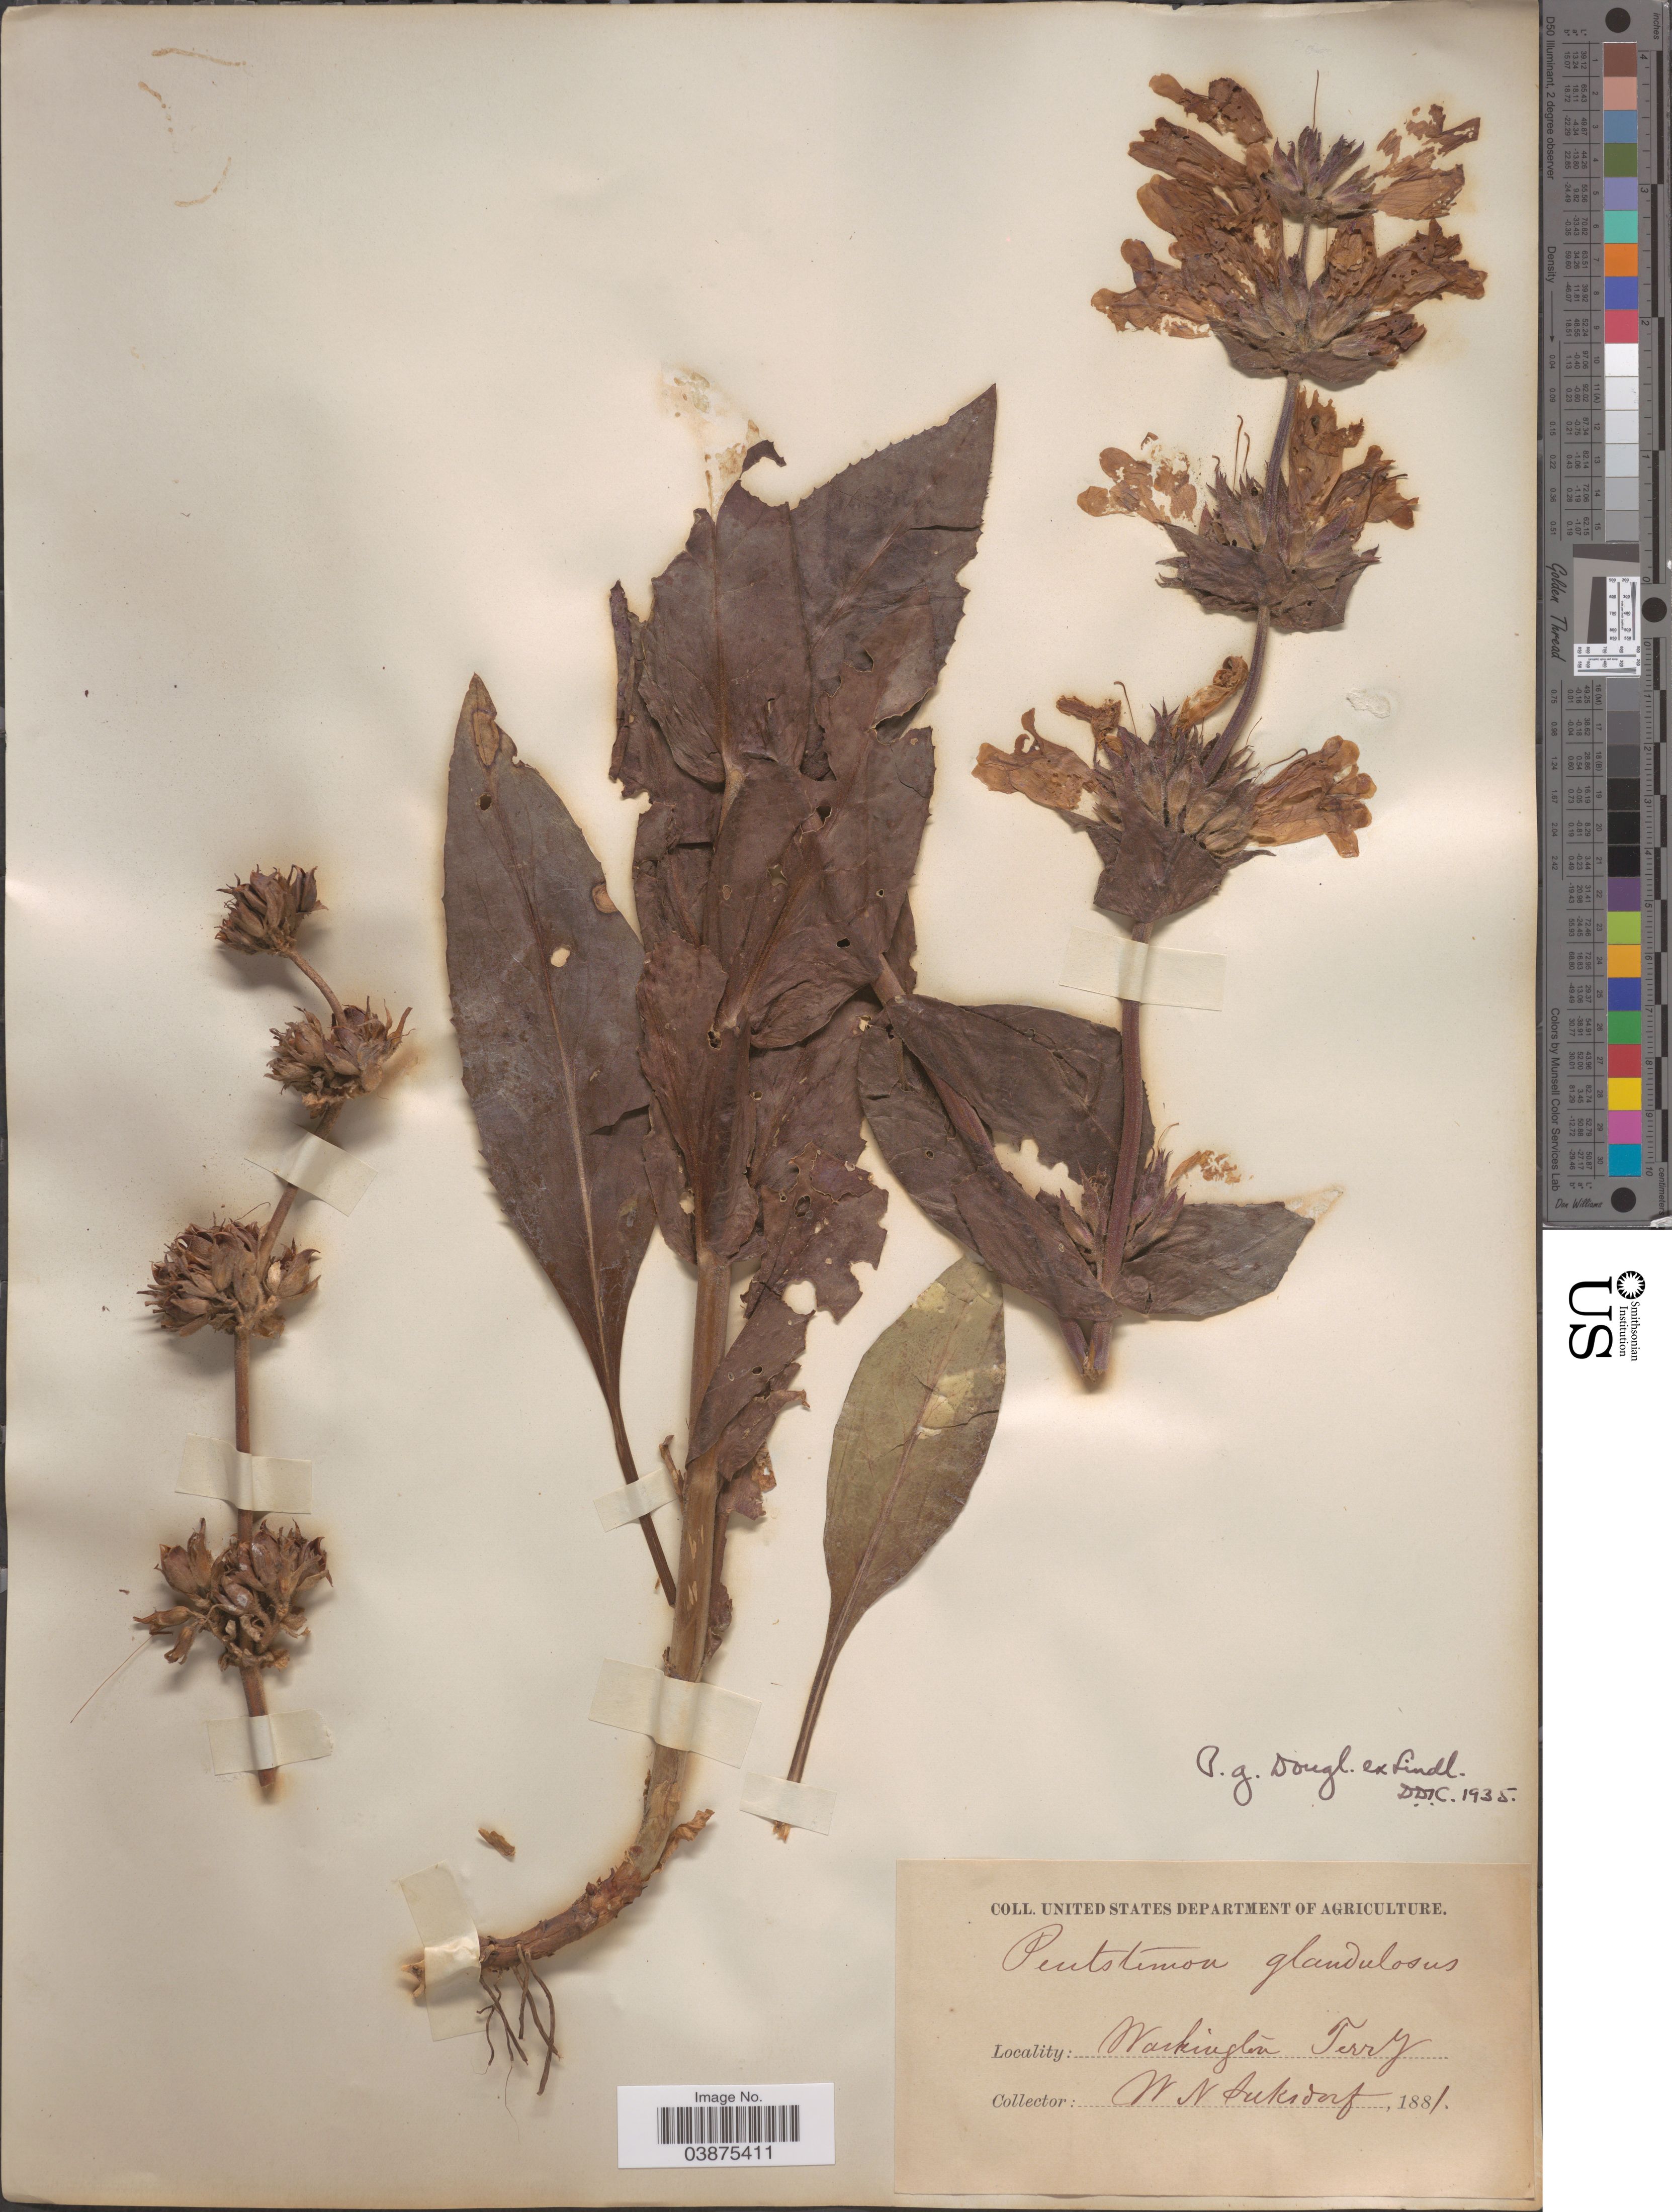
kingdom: Plantae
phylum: Tracheophyta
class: Magnoliopsida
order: Lamiales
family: Plantaginaceae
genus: Penstemon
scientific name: Penstemon glandulosus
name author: Douglas ex Lindl.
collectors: W. N. Suksdorf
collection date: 1881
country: United States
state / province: Washington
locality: Washington Terry.